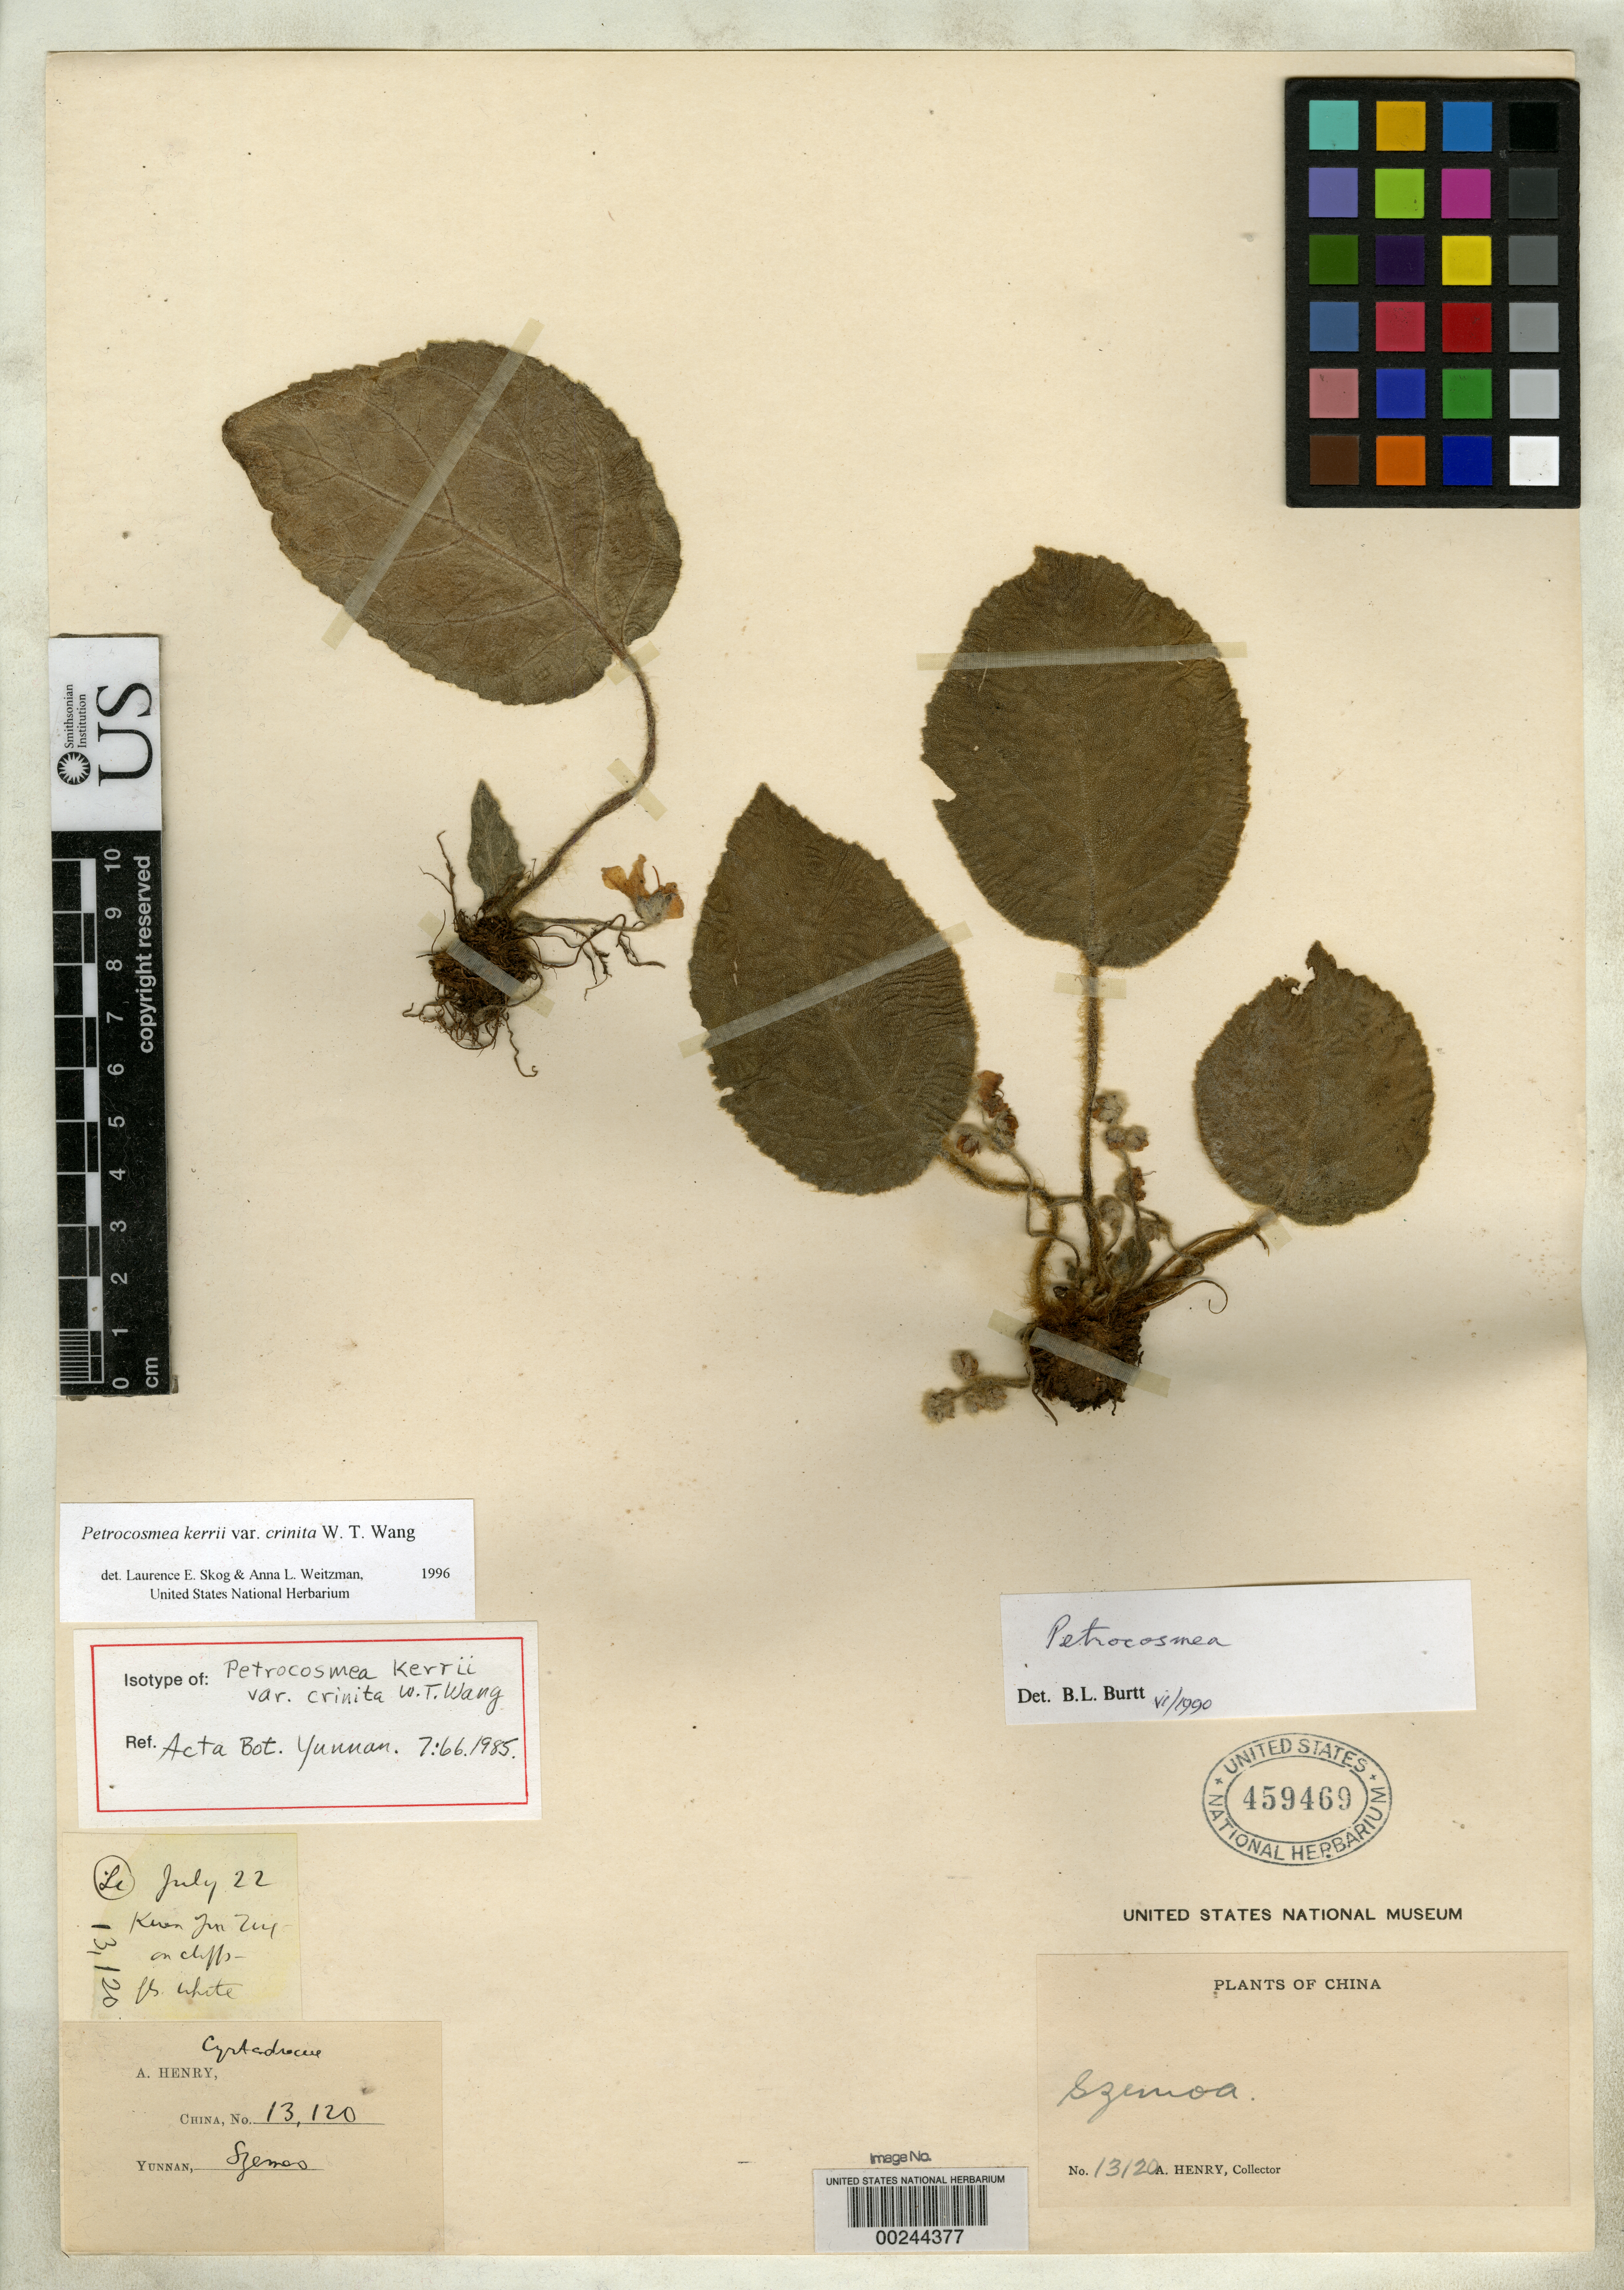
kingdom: Plantae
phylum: Tracheophyta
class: Magnoliopsida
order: Lamiales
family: Gesneriaceae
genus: Petrocosmea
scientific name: Petrocosmea kerrii var. crinita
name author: W.T. Wang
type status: Isotype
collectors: A. Henry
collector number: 13120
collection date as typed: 22 Jul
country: China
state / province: Yunnan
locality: Szemoa.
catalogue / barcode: US 459469